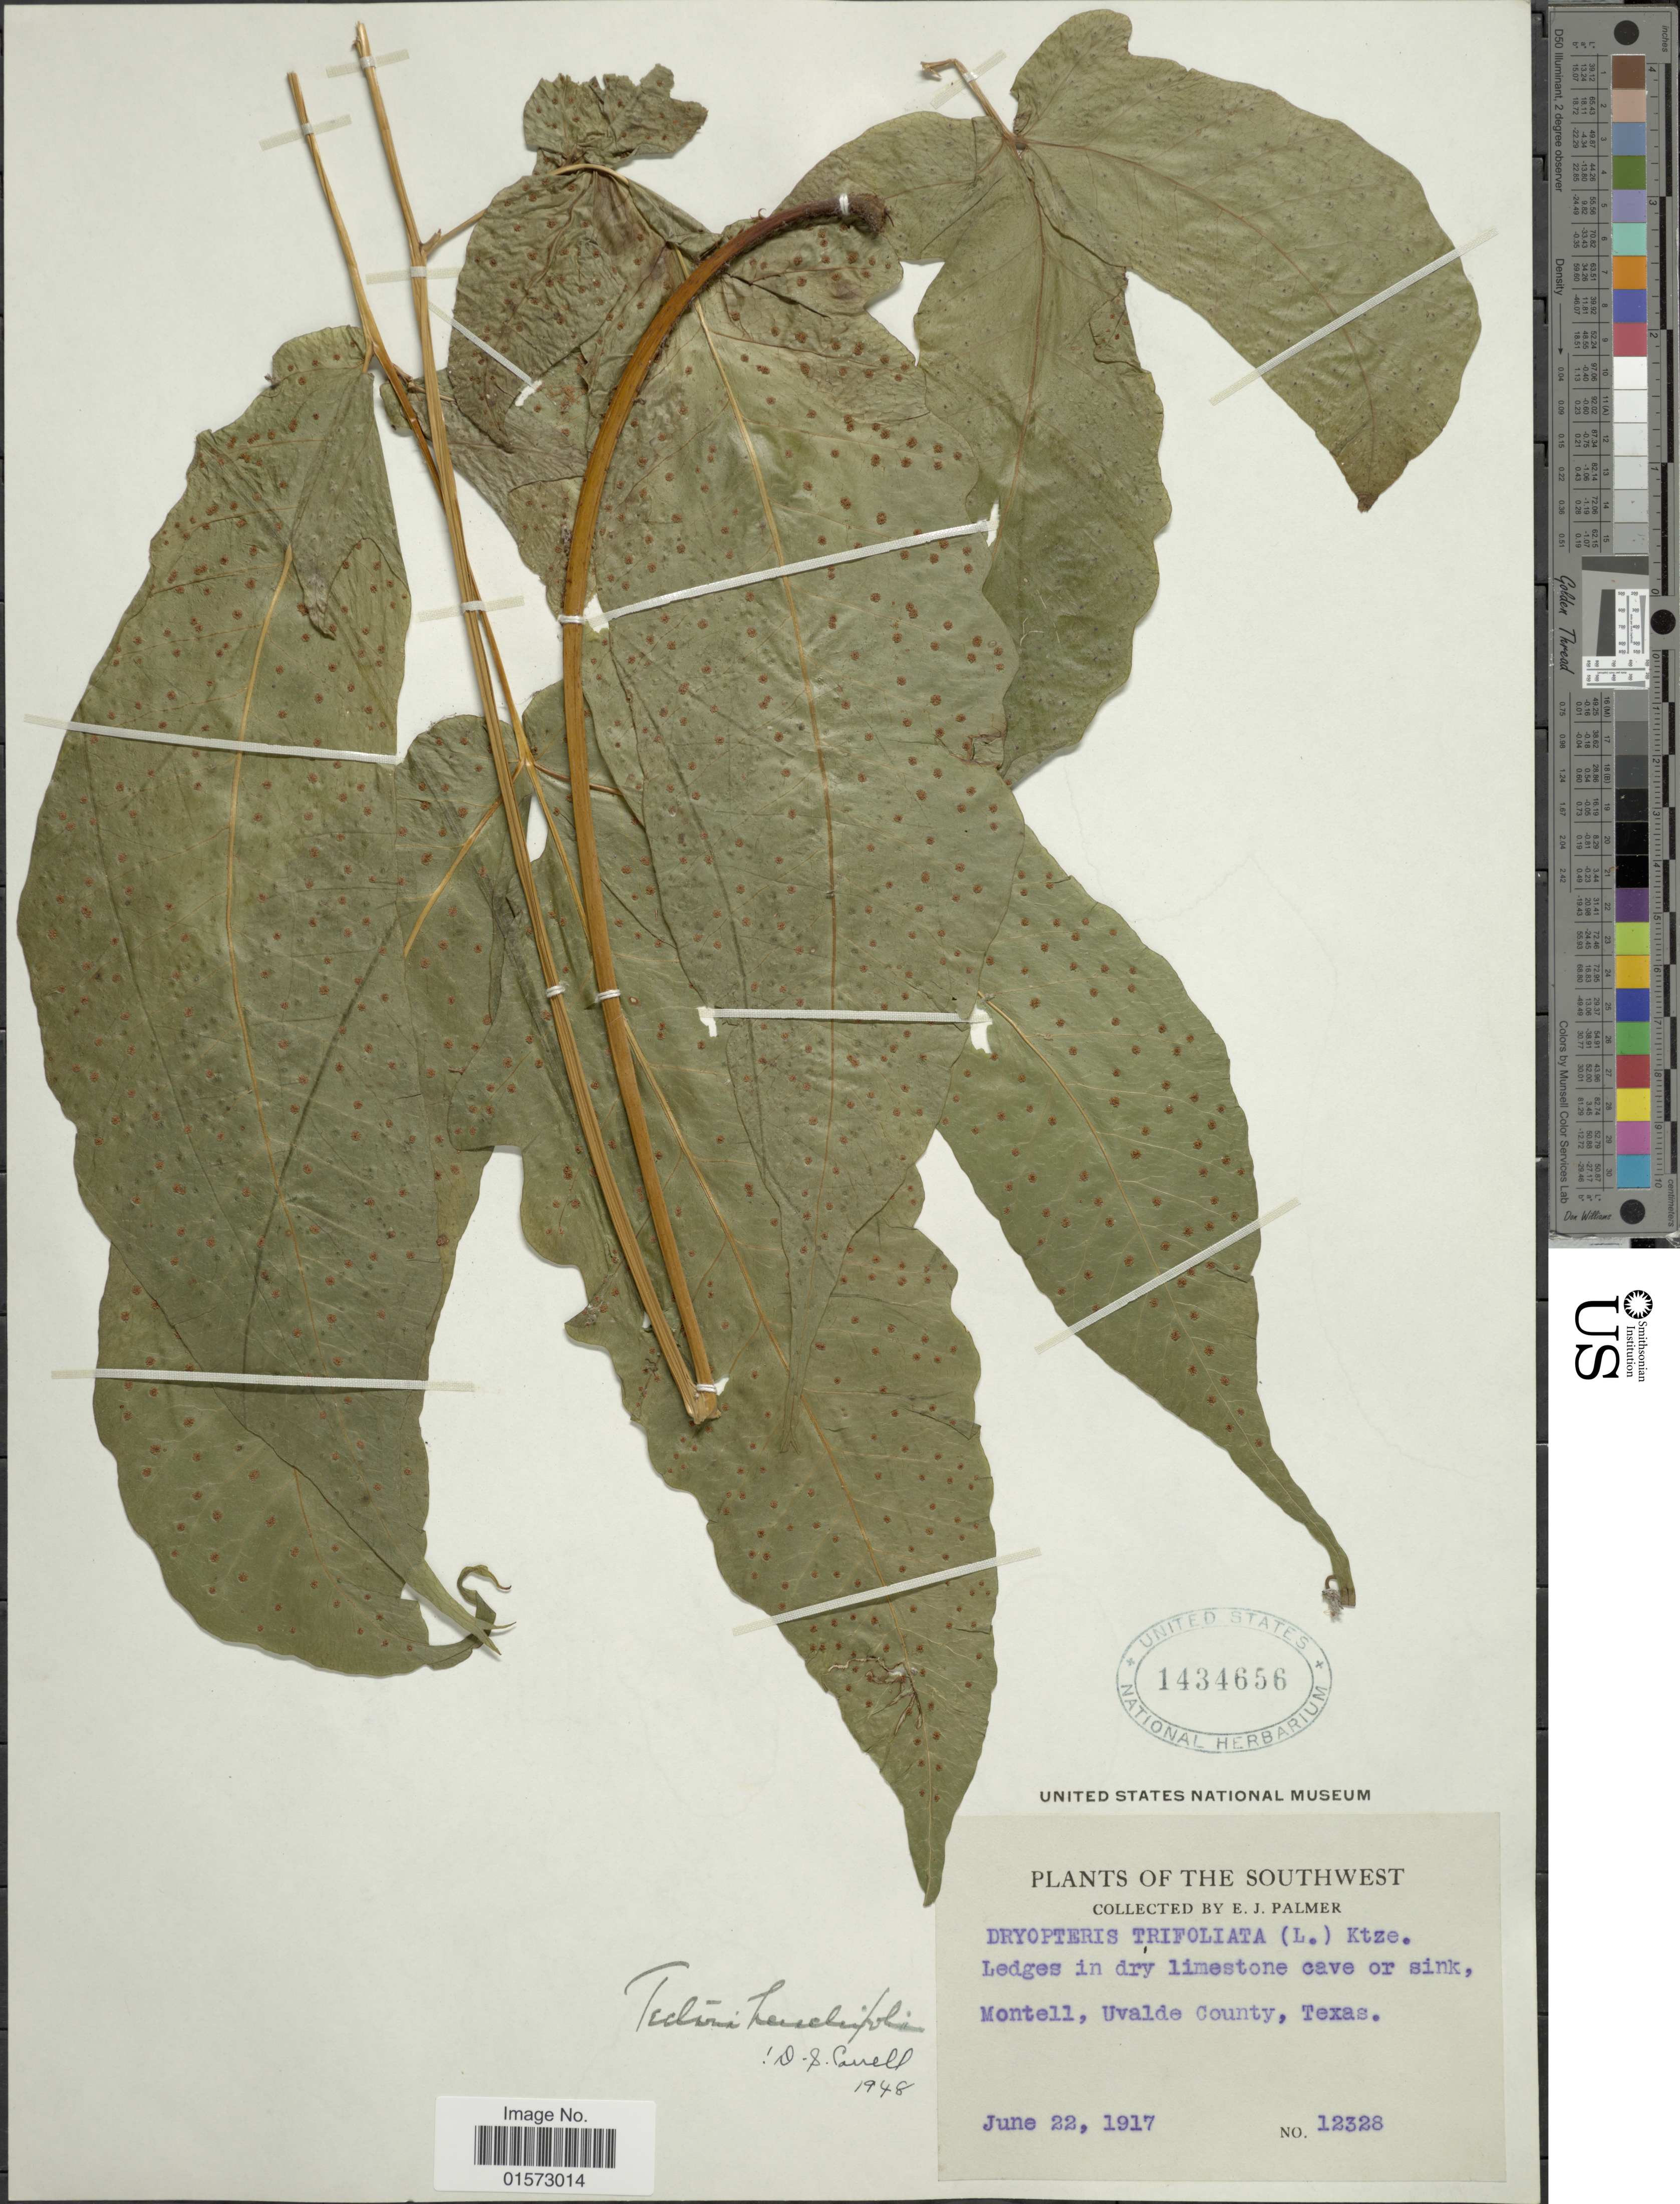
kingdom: Plantae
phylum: Tracheophyta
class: Polypodiopsida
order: Polypodiales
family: Tectariaceae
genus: Tectaria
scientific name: Tectaria heracleifolia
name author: (Willd.) Underw.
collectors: E. J. Palmer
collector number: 12328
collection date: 1917-06-22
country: United States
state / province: Texas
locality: Southwest, Montell, Uvalde County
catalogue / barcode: US 1434656